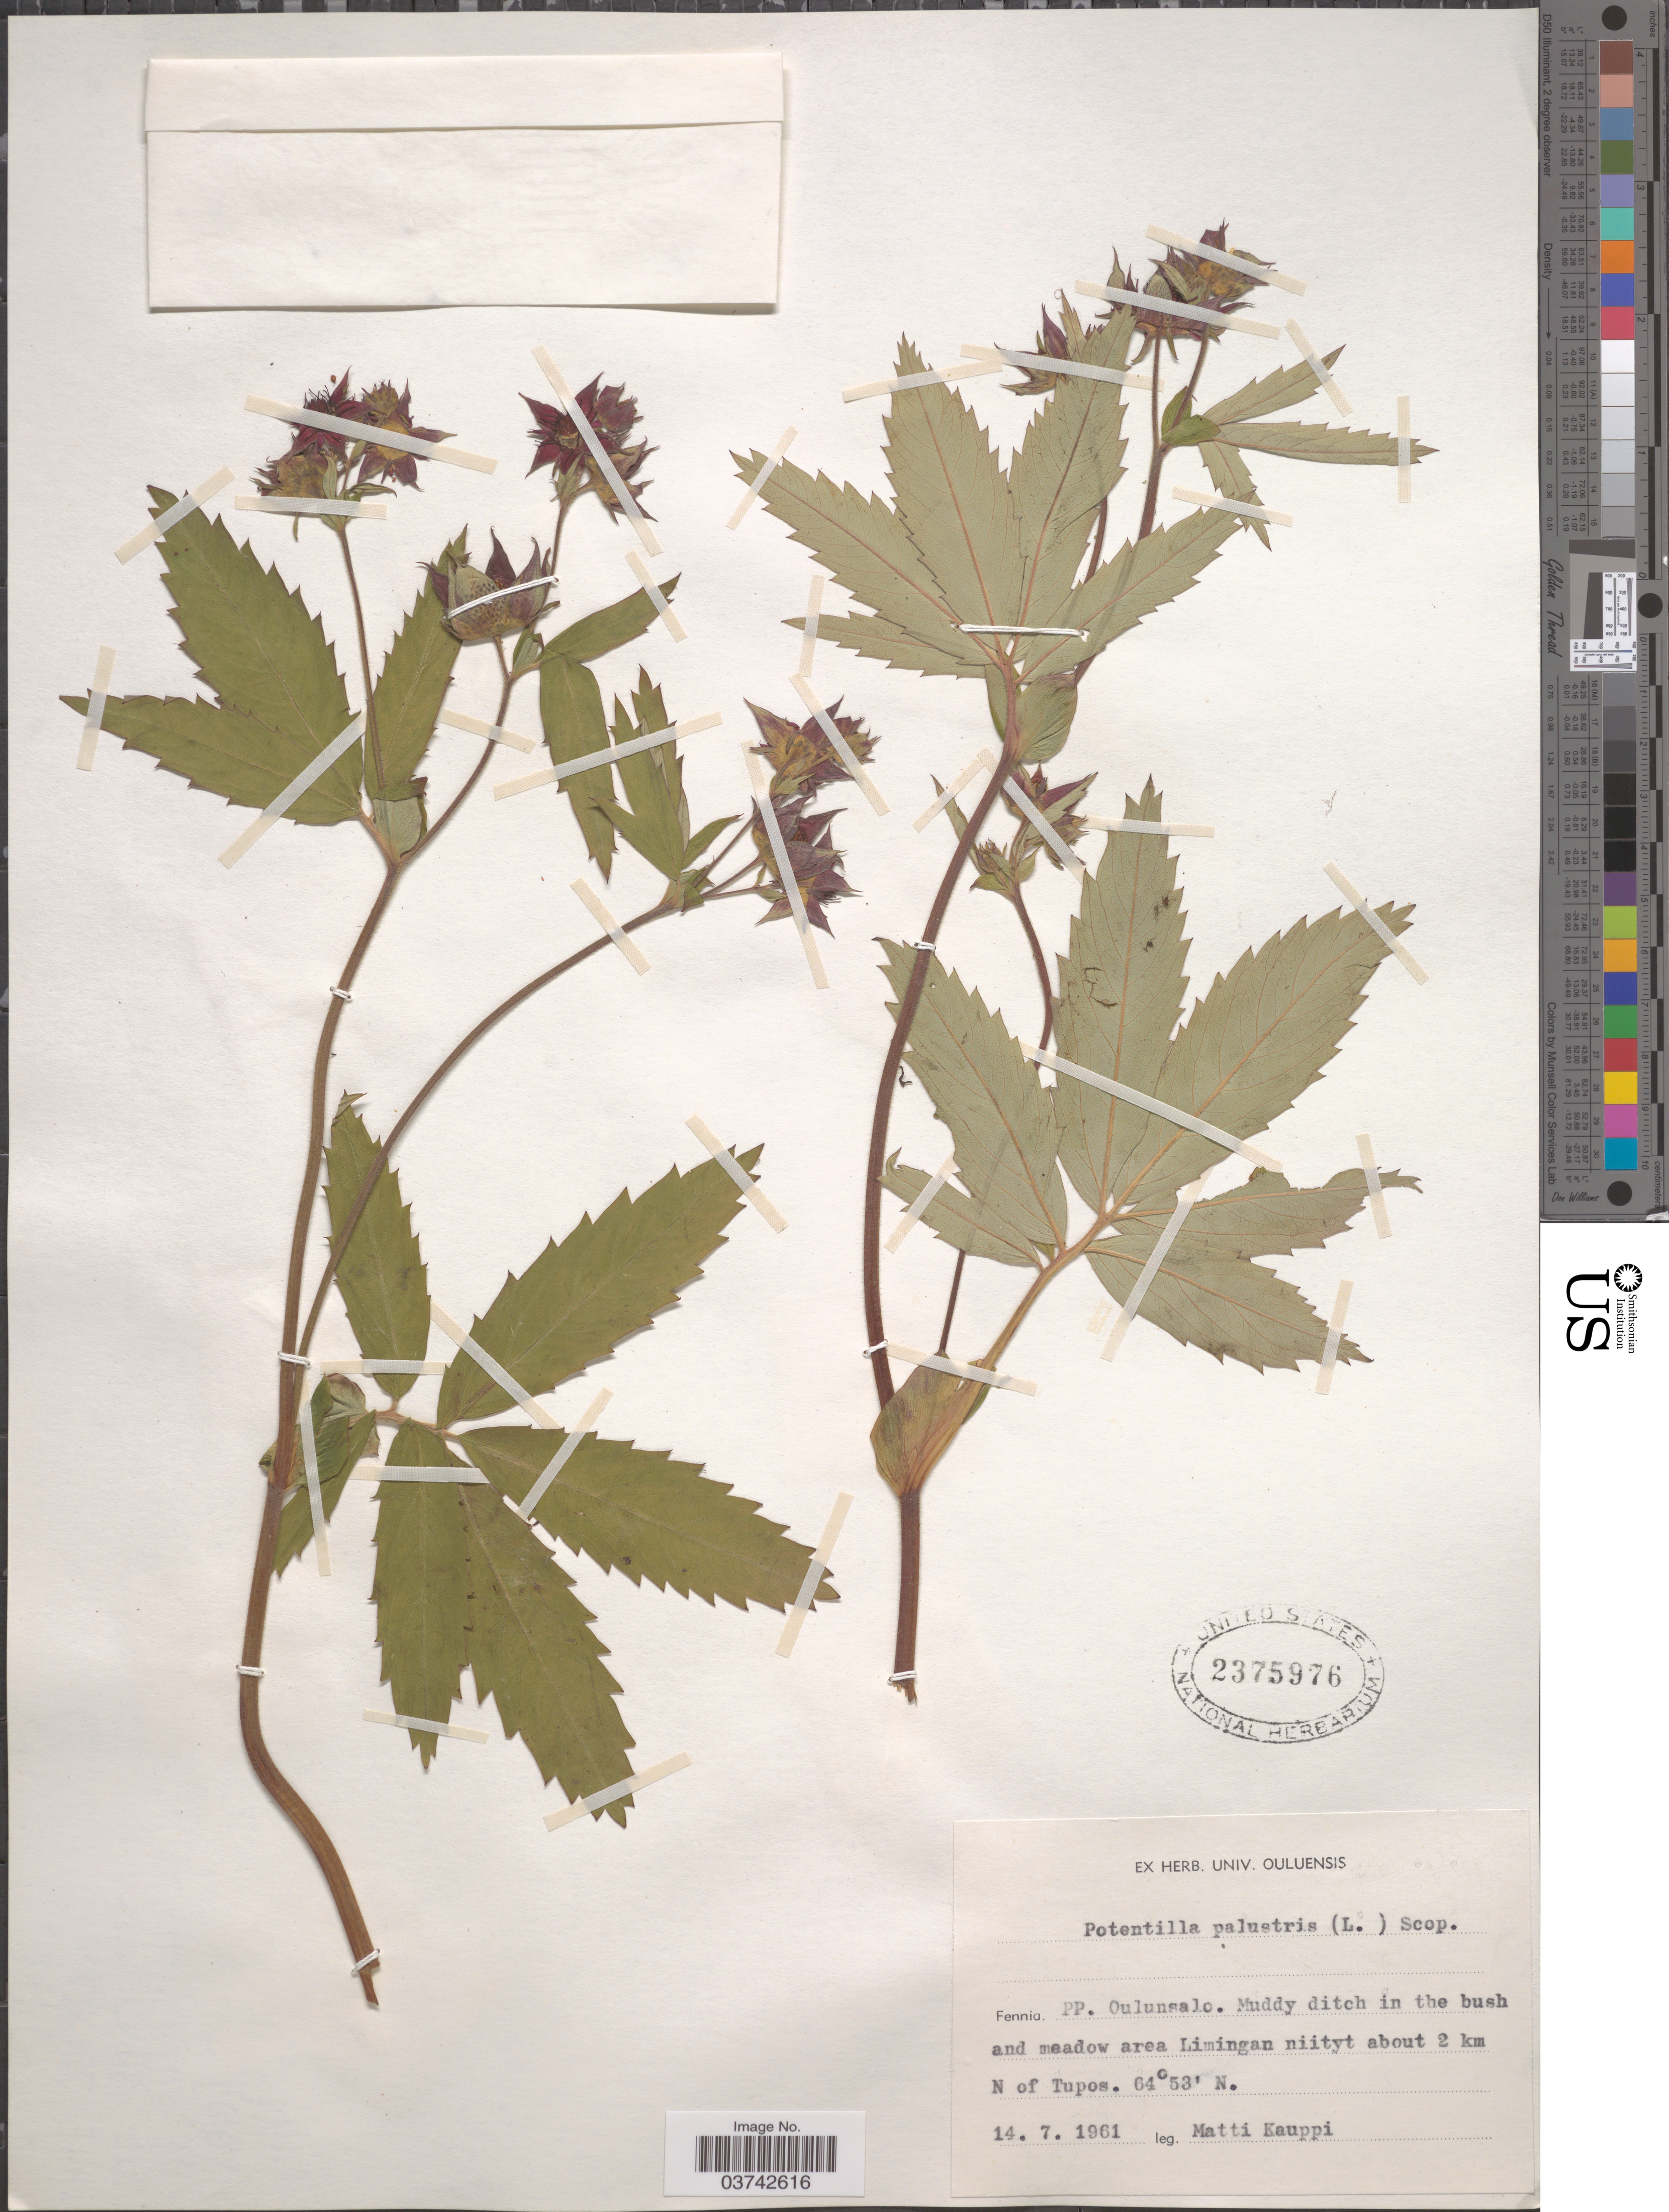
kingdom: Plantae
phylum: Tracheophyta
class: Magnoliopsida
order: Rosales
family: Rosaceae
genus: Comarum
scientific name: Comarum palustre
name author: L.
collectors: M. Kauppi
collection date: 1961-07-14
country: Finland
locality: Fennia. PP. Oulunsalo. Muddy ditch in the bush and meadow area Limingan niityt about 2 km N of Tupos.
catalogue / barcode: US 2375976